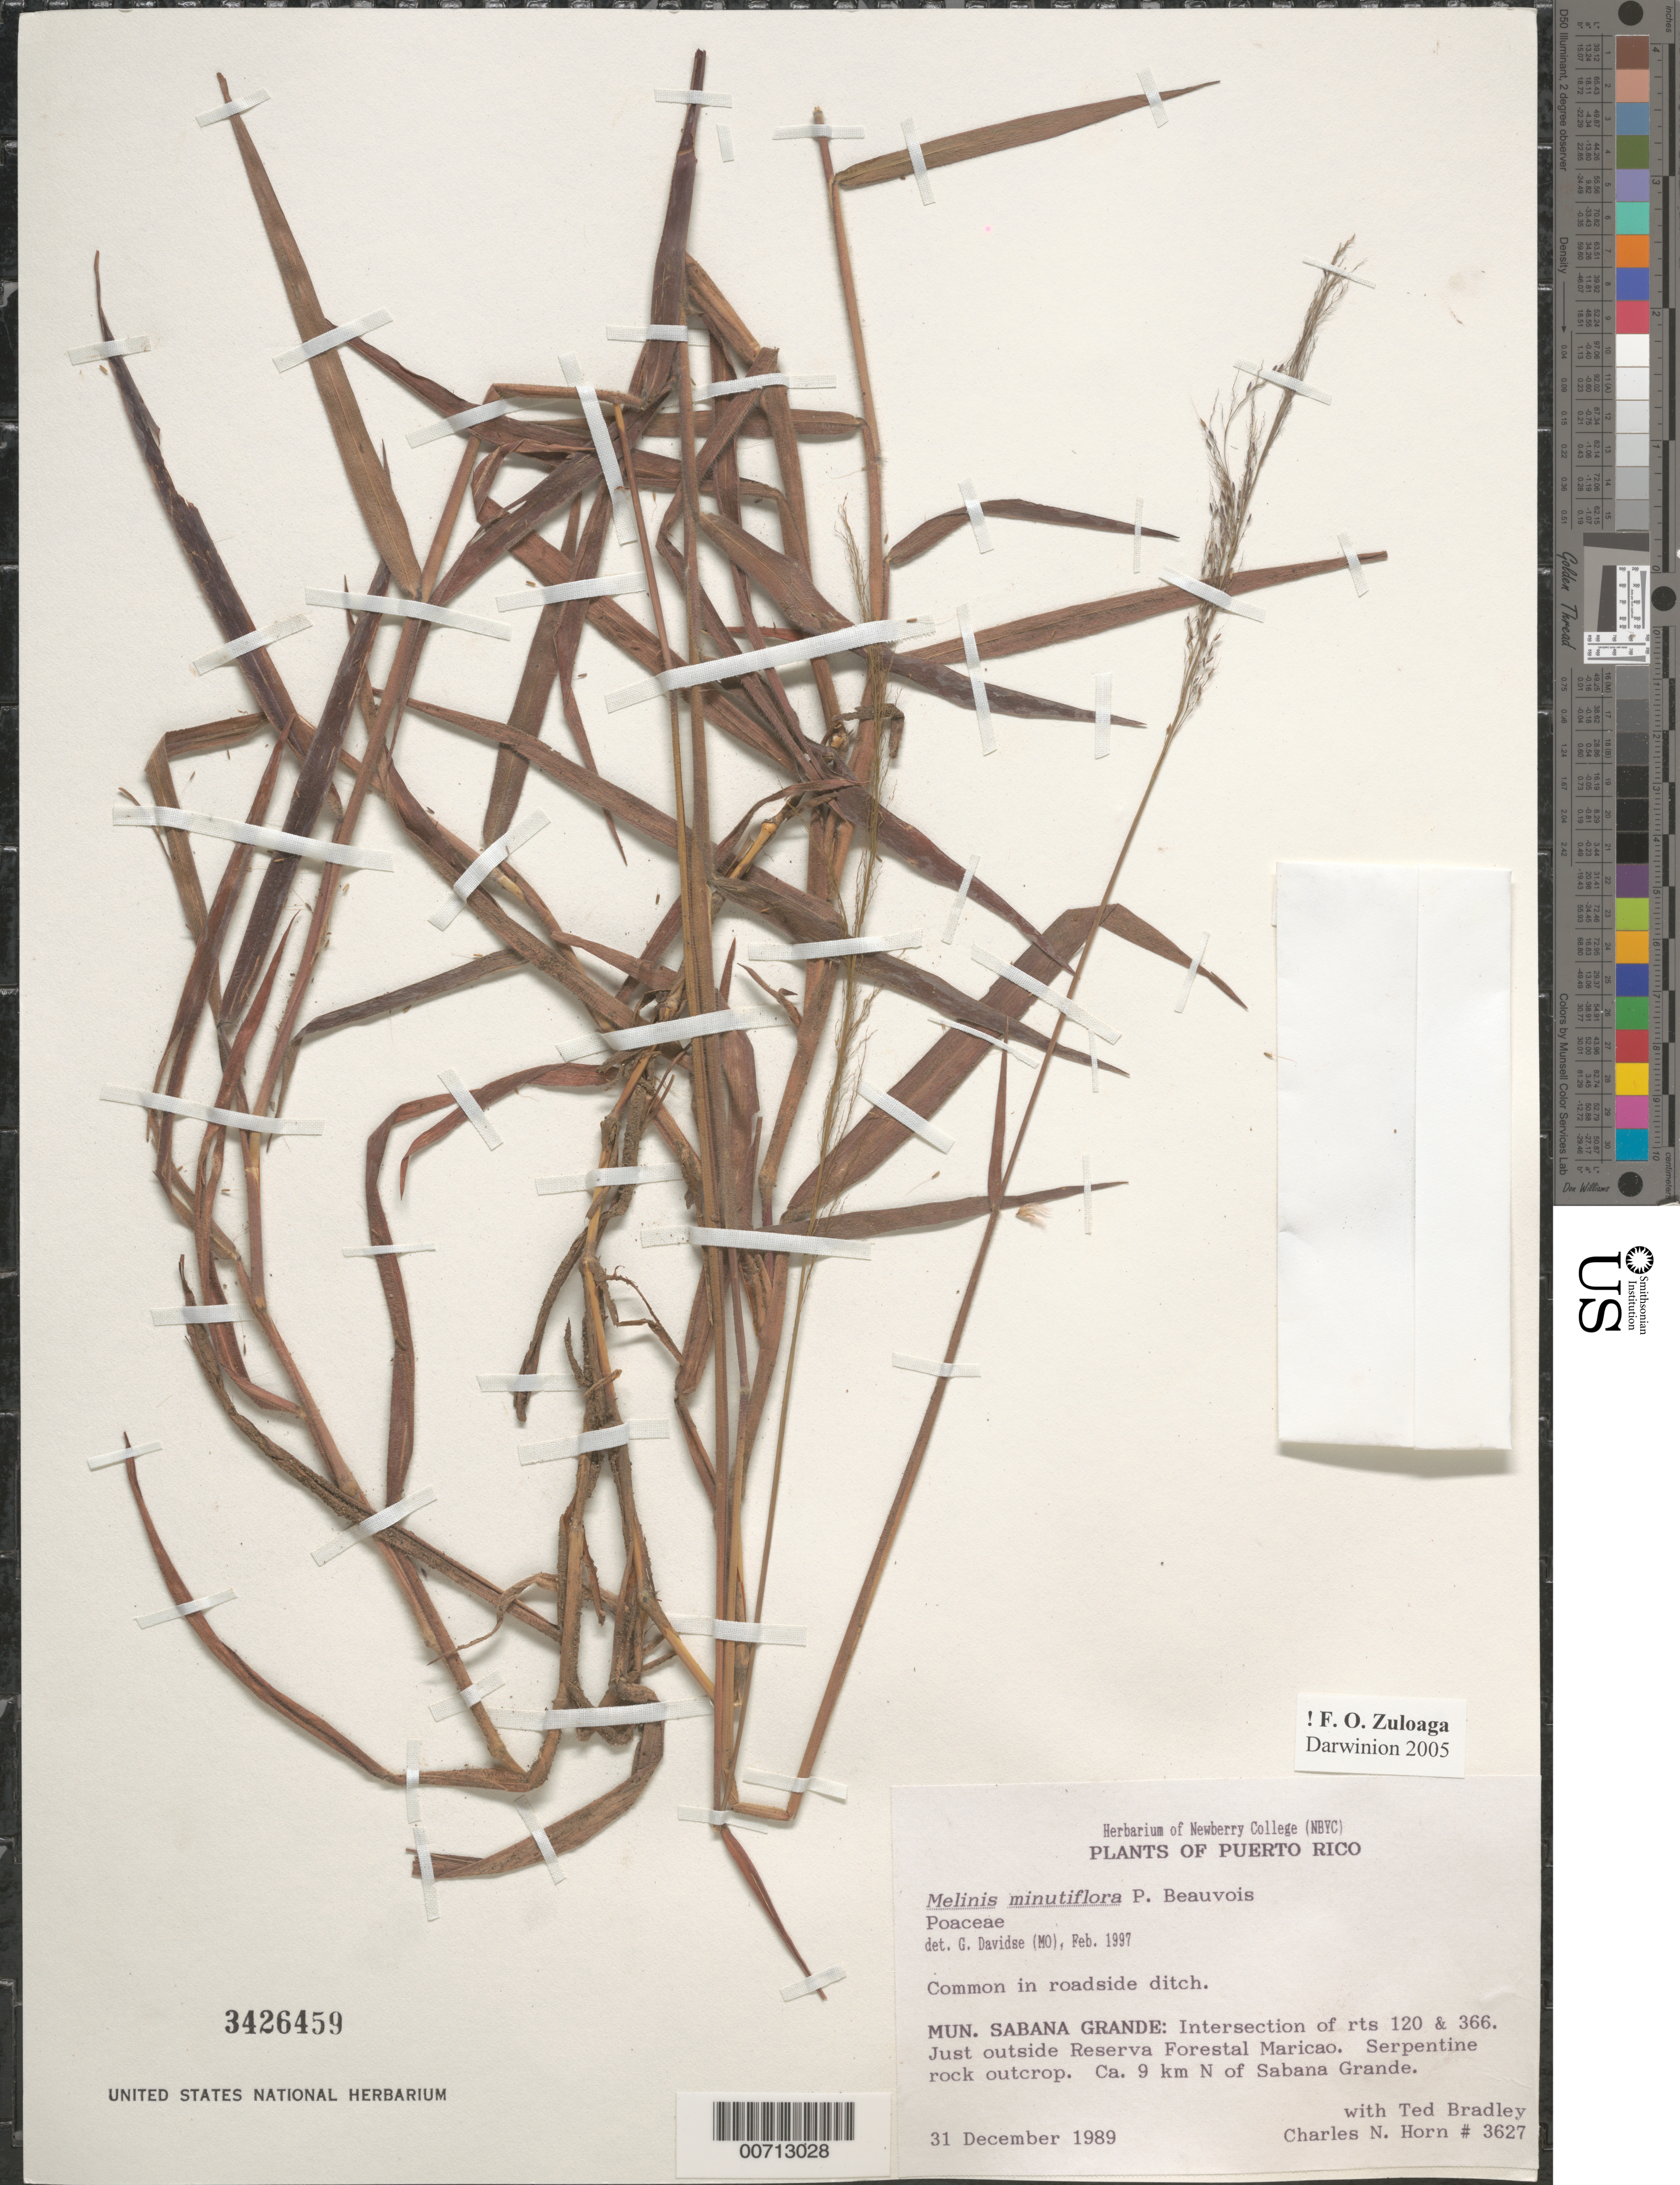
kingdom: Plantae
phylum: Tracheophyta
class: Liliopsida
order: Poales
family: Poaceae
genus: Melinis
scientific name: Melinis minutiflora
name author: P. Beauv.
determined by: Davidse, Gerrit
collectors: C. N. Horn & T. Bradley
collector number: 3627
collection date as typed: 31 Dec 1989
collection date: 1989-12-31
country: Puerto Rico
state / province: Maricao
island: Greater Antilles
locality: Mun. Sabana Grande: Intersection of rts 120 & 366; just outside Reserva Forestal Maricao, ca. 9 km N of Sabana Grande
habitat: Serpentine rock outcrop, roadside ditch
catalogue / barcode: US 3426459